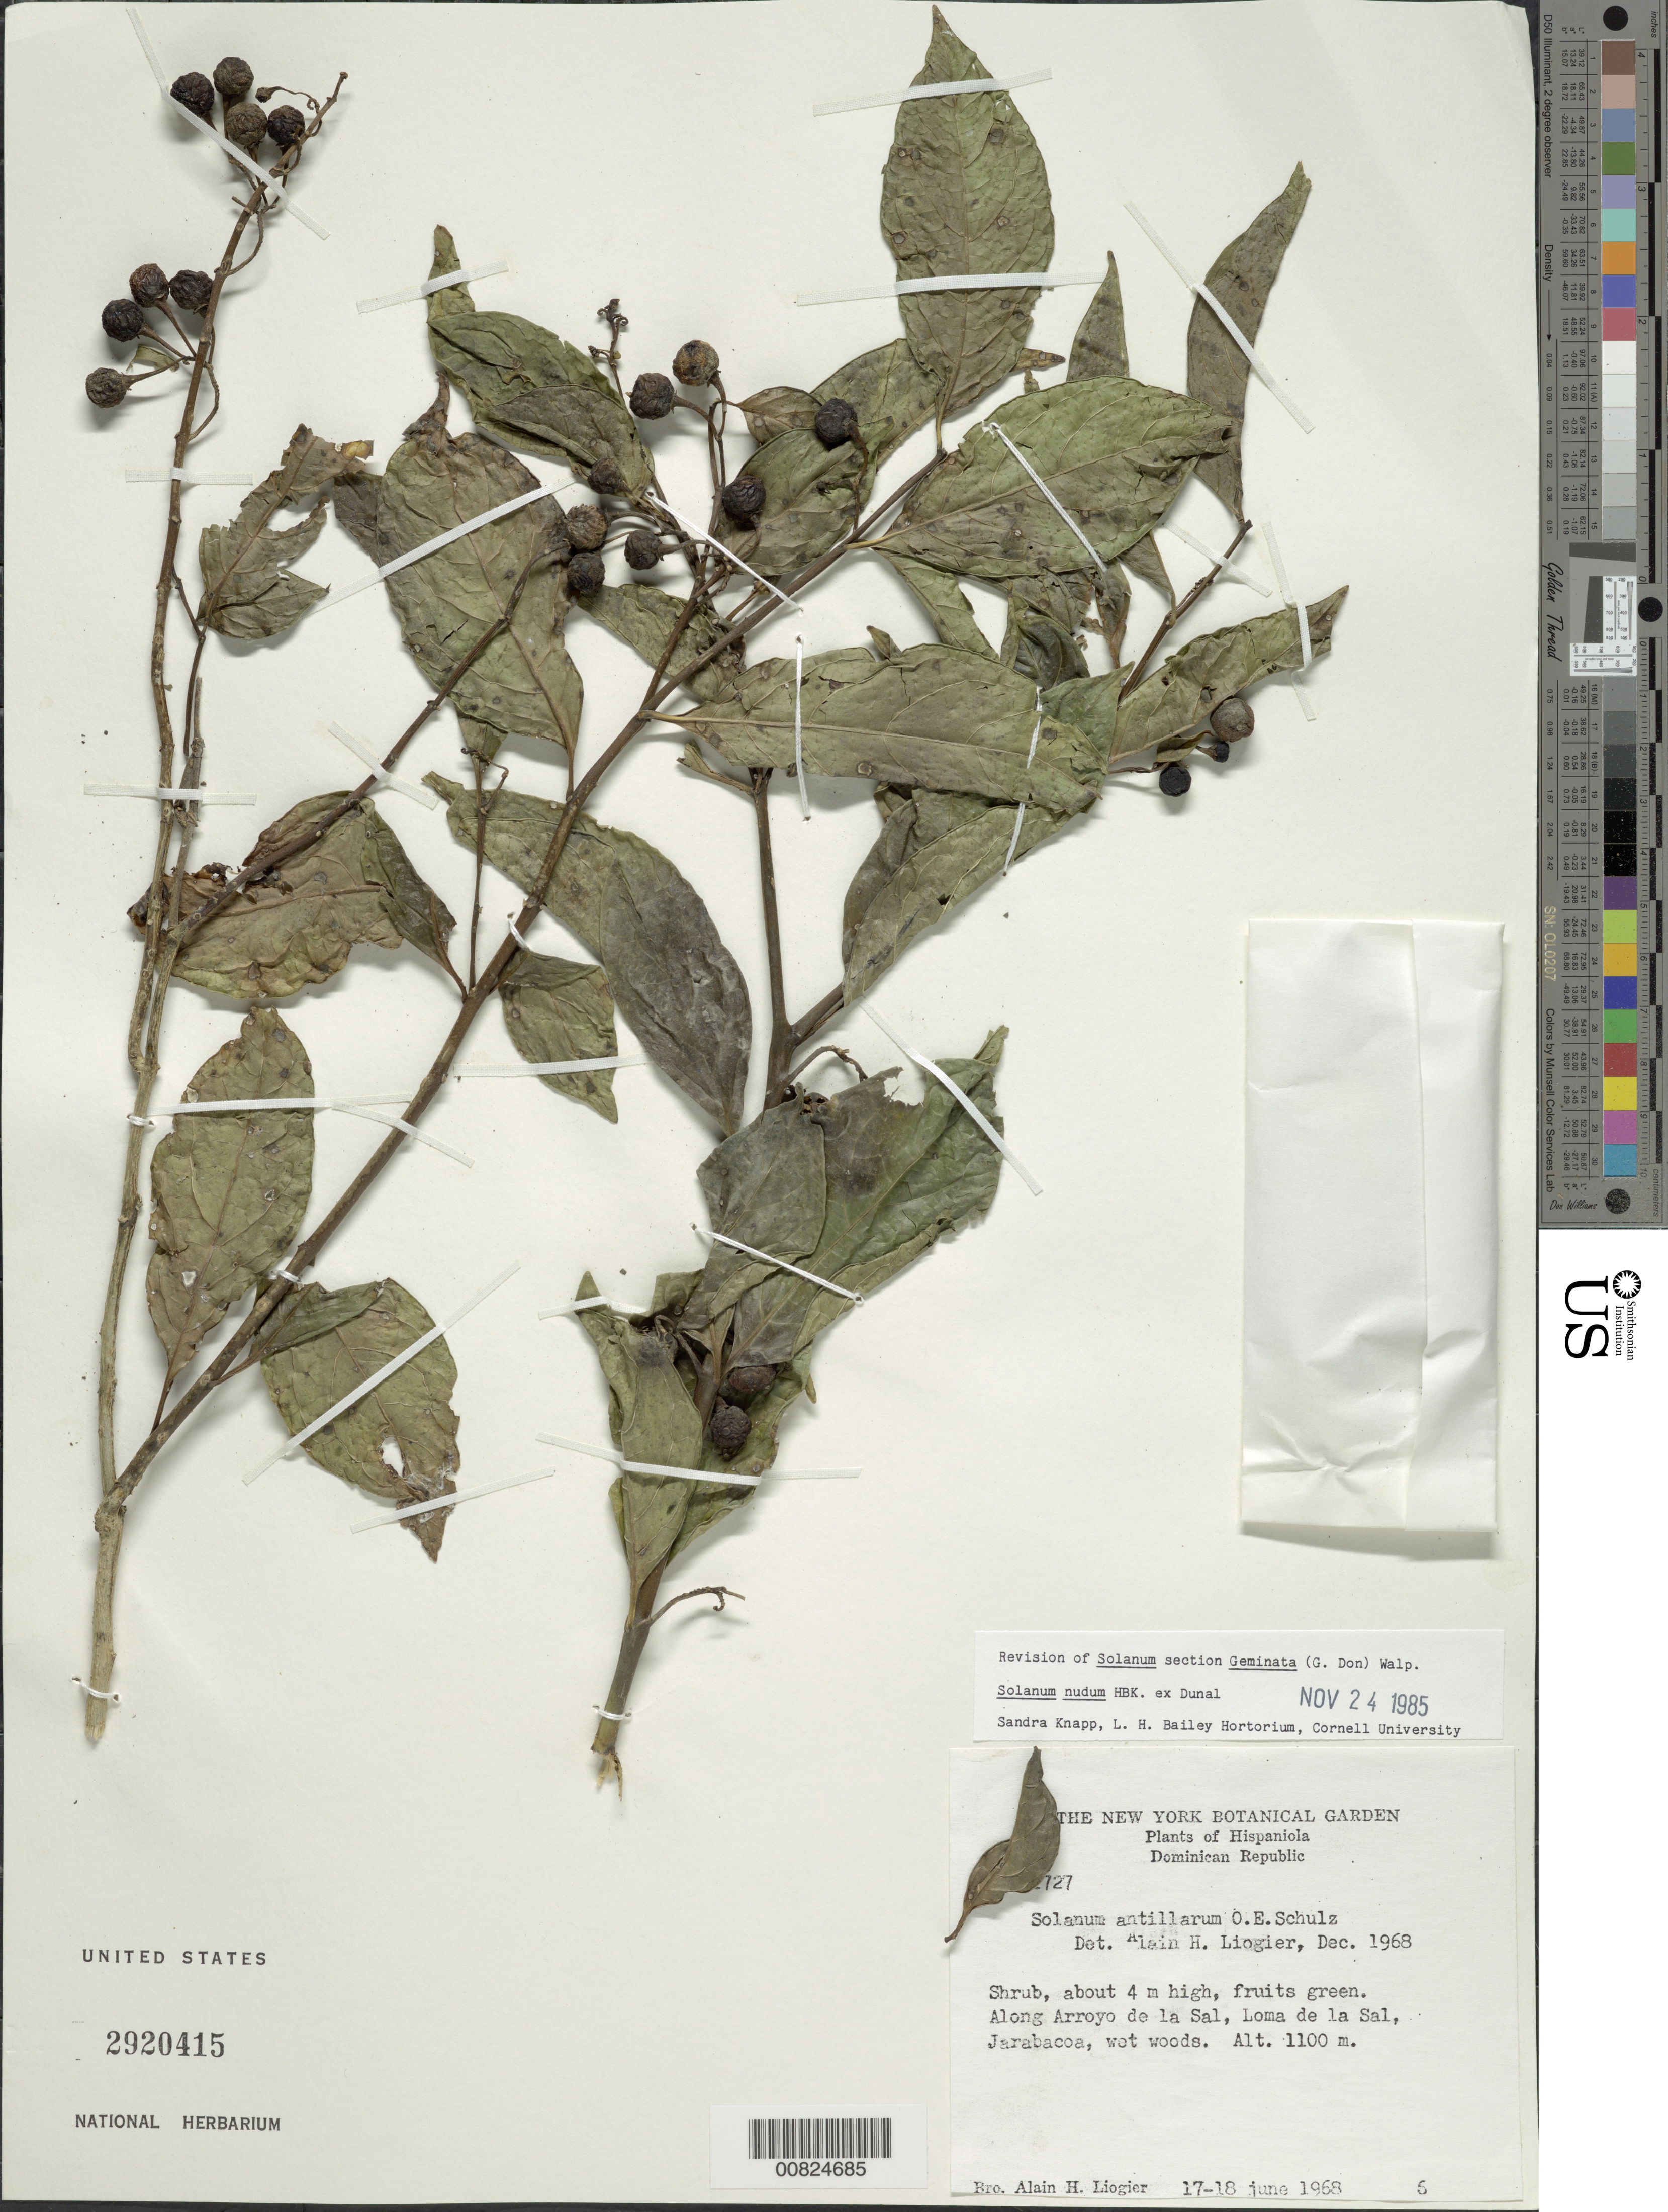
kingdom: Plantae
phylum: Tracheophyta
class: Magnoliopsida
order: Solanales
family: Solanaceae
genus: Solanum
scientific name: Solanum nudum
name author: Dunal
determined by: Knapp, S. D.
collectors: A. H. Liogier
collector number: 11727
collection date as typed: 17 Jun 1968 to 18 Jun 1968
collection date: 1968-06-17/1968-06-18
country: Dominican Republic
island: Hispaniola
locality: Along Arroyo de la Sal, Loma de la Sal, Jarabacoa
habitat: Wet woods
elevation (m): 1100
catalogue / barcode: US 2920415